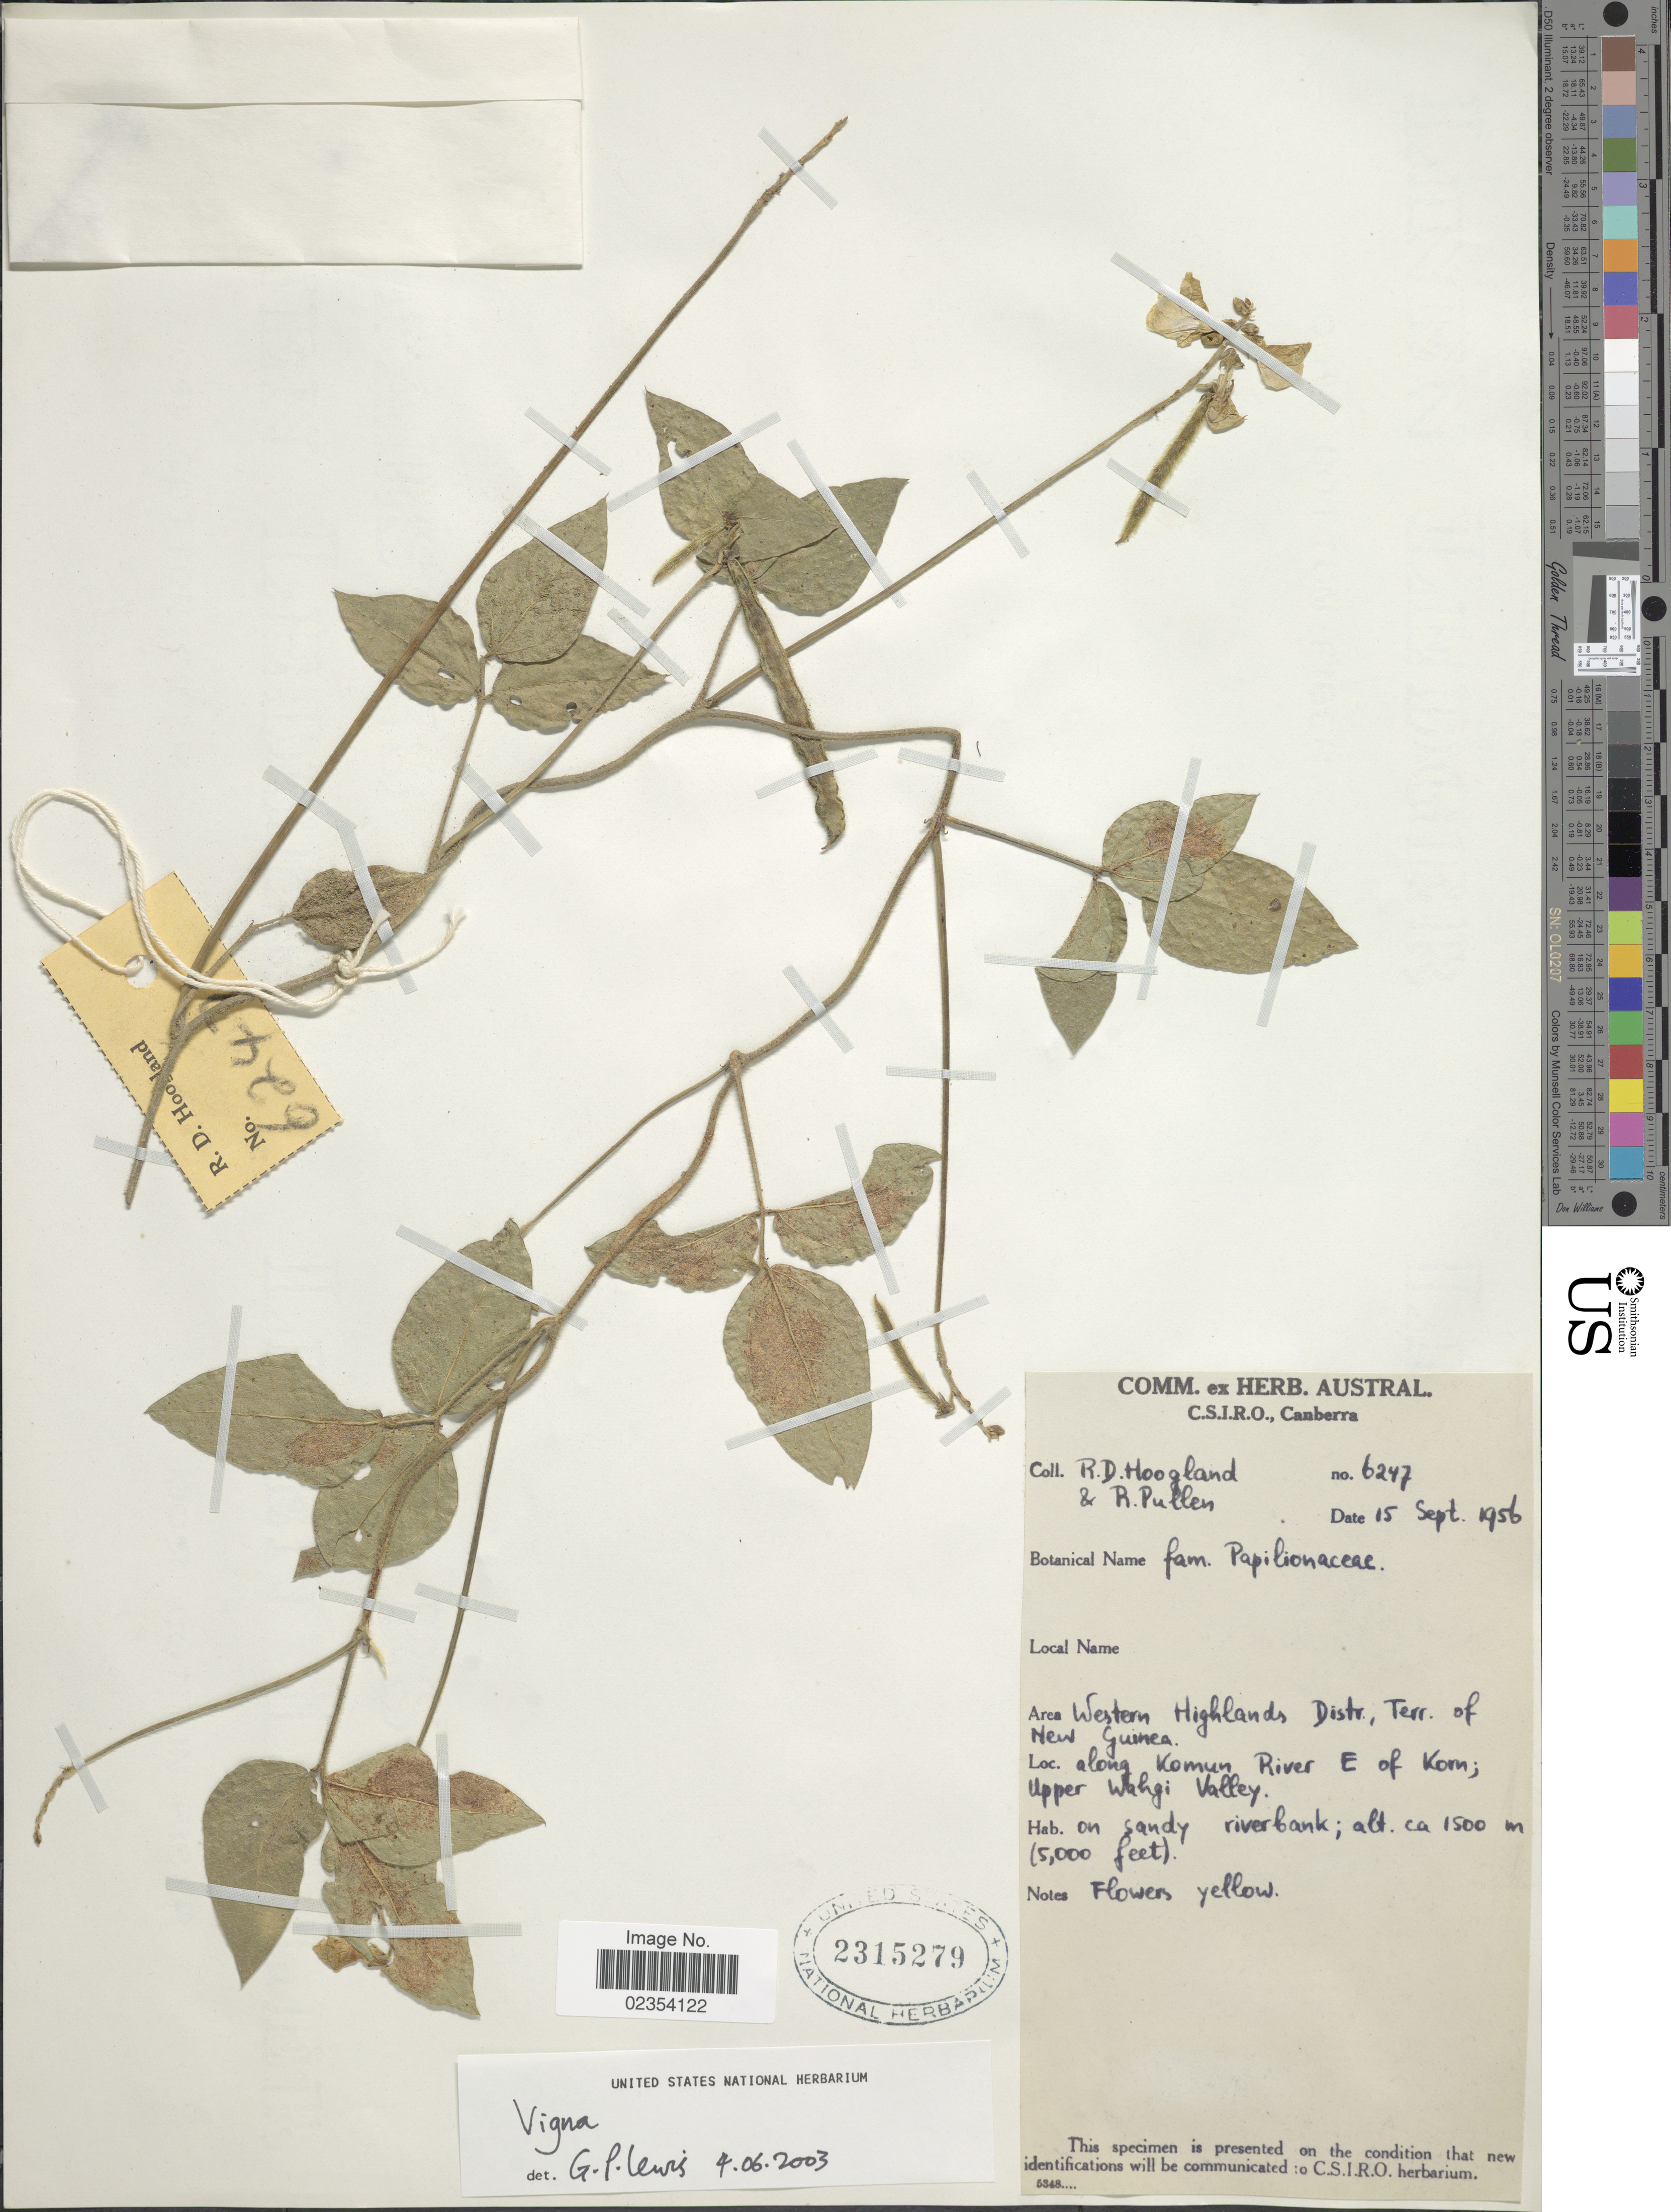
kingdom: Plantae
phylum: Tracheophyta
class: Magnoliopsida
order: Fabales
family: Fabaceae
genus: Vigna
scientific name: Vigna sp.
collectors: R. D. Hoogland & R. Pullen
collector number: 6247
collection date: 1956-09-15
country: Papua New Guinea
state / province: Western Highlands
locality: Terr. of New Guinea, along Komun River E of Kom; Upper Wahgi Valley, on sandy riverbank.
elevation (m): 1524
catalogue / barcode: US 2315279